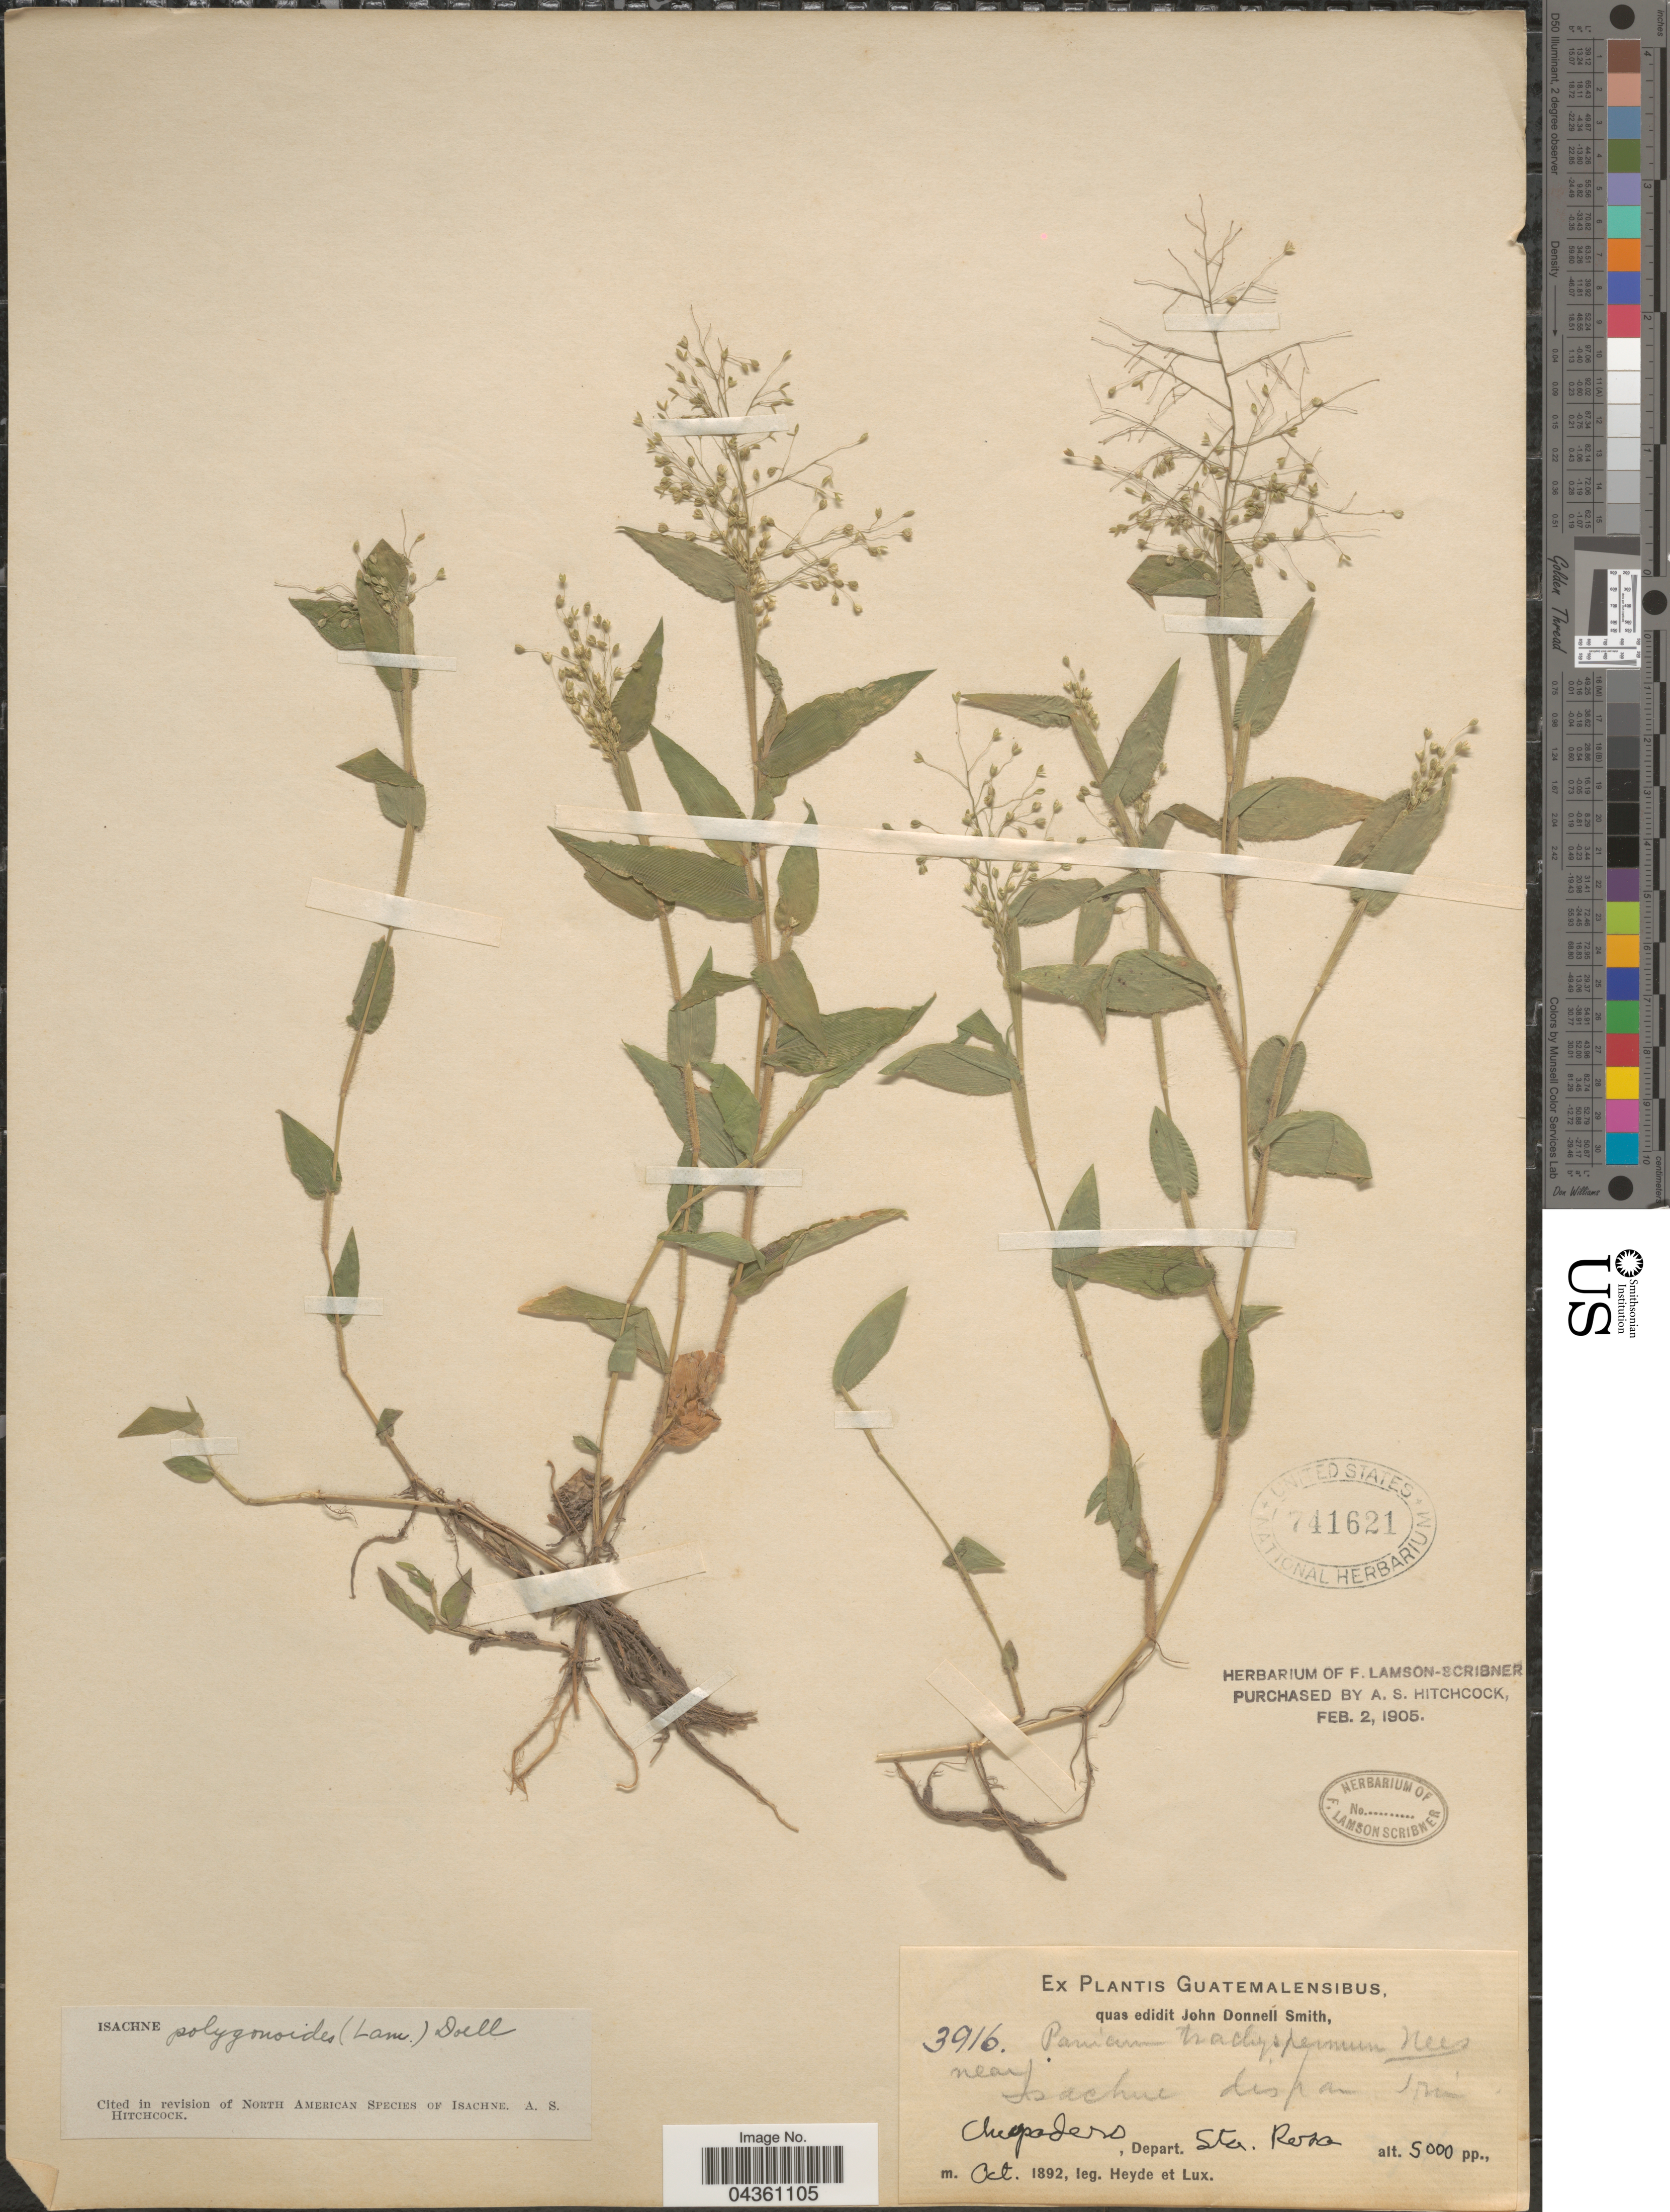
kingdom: Plantae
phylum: Tracheophyta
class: Liliopsida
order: Poales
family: Poaceae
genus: Isachne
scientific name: Isachne polygonoides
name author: (Lam.) Döll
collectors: Heyde & Lux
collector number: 3916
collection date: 1892-10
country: Guatemala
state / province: Santa Rosa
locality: Chupadero, Depart. Sta. Rosa.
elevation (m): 1524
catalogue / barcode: US 741621